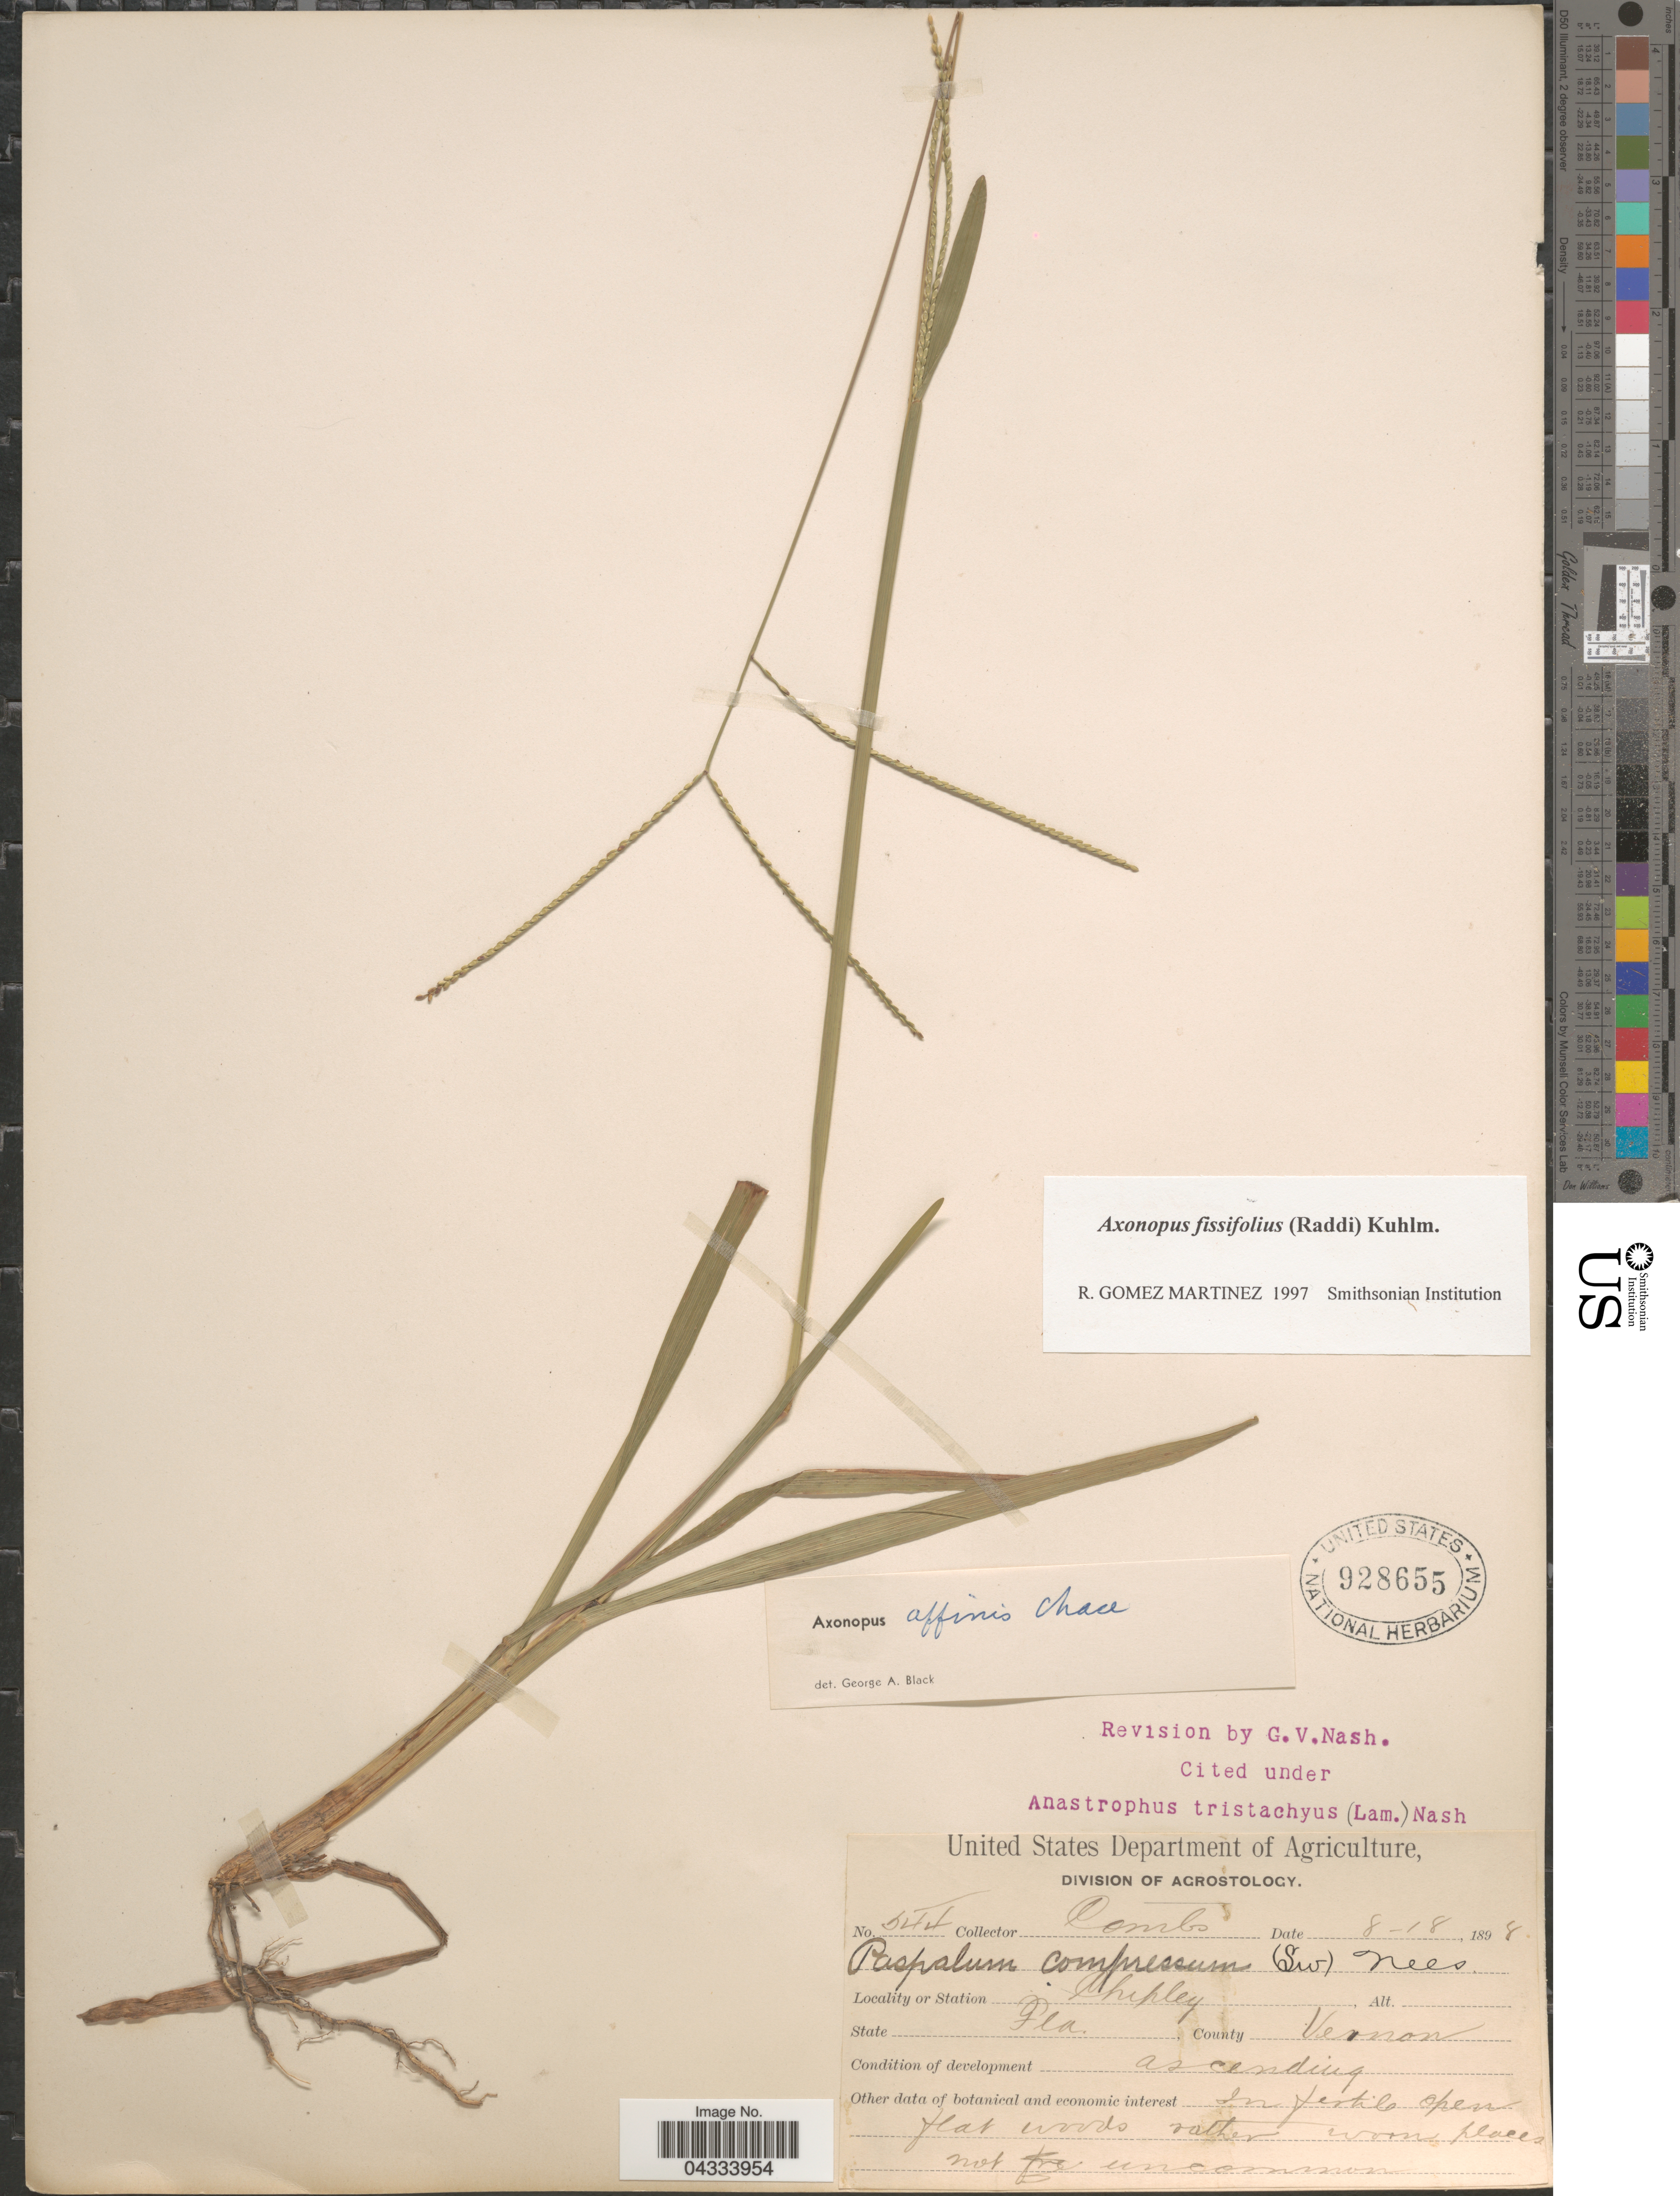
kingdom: Plantae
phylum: Tracheophyta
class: Liliopsida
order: Poales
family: Poaceae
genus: Axonopus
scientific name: Axonopus fissifolius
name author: (Raddi) Kuhlm.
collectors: -. Combs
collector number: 544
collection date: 1898-08-18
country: United States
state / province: Florida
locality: Chipley. County Vernon.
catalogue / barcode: US 928655